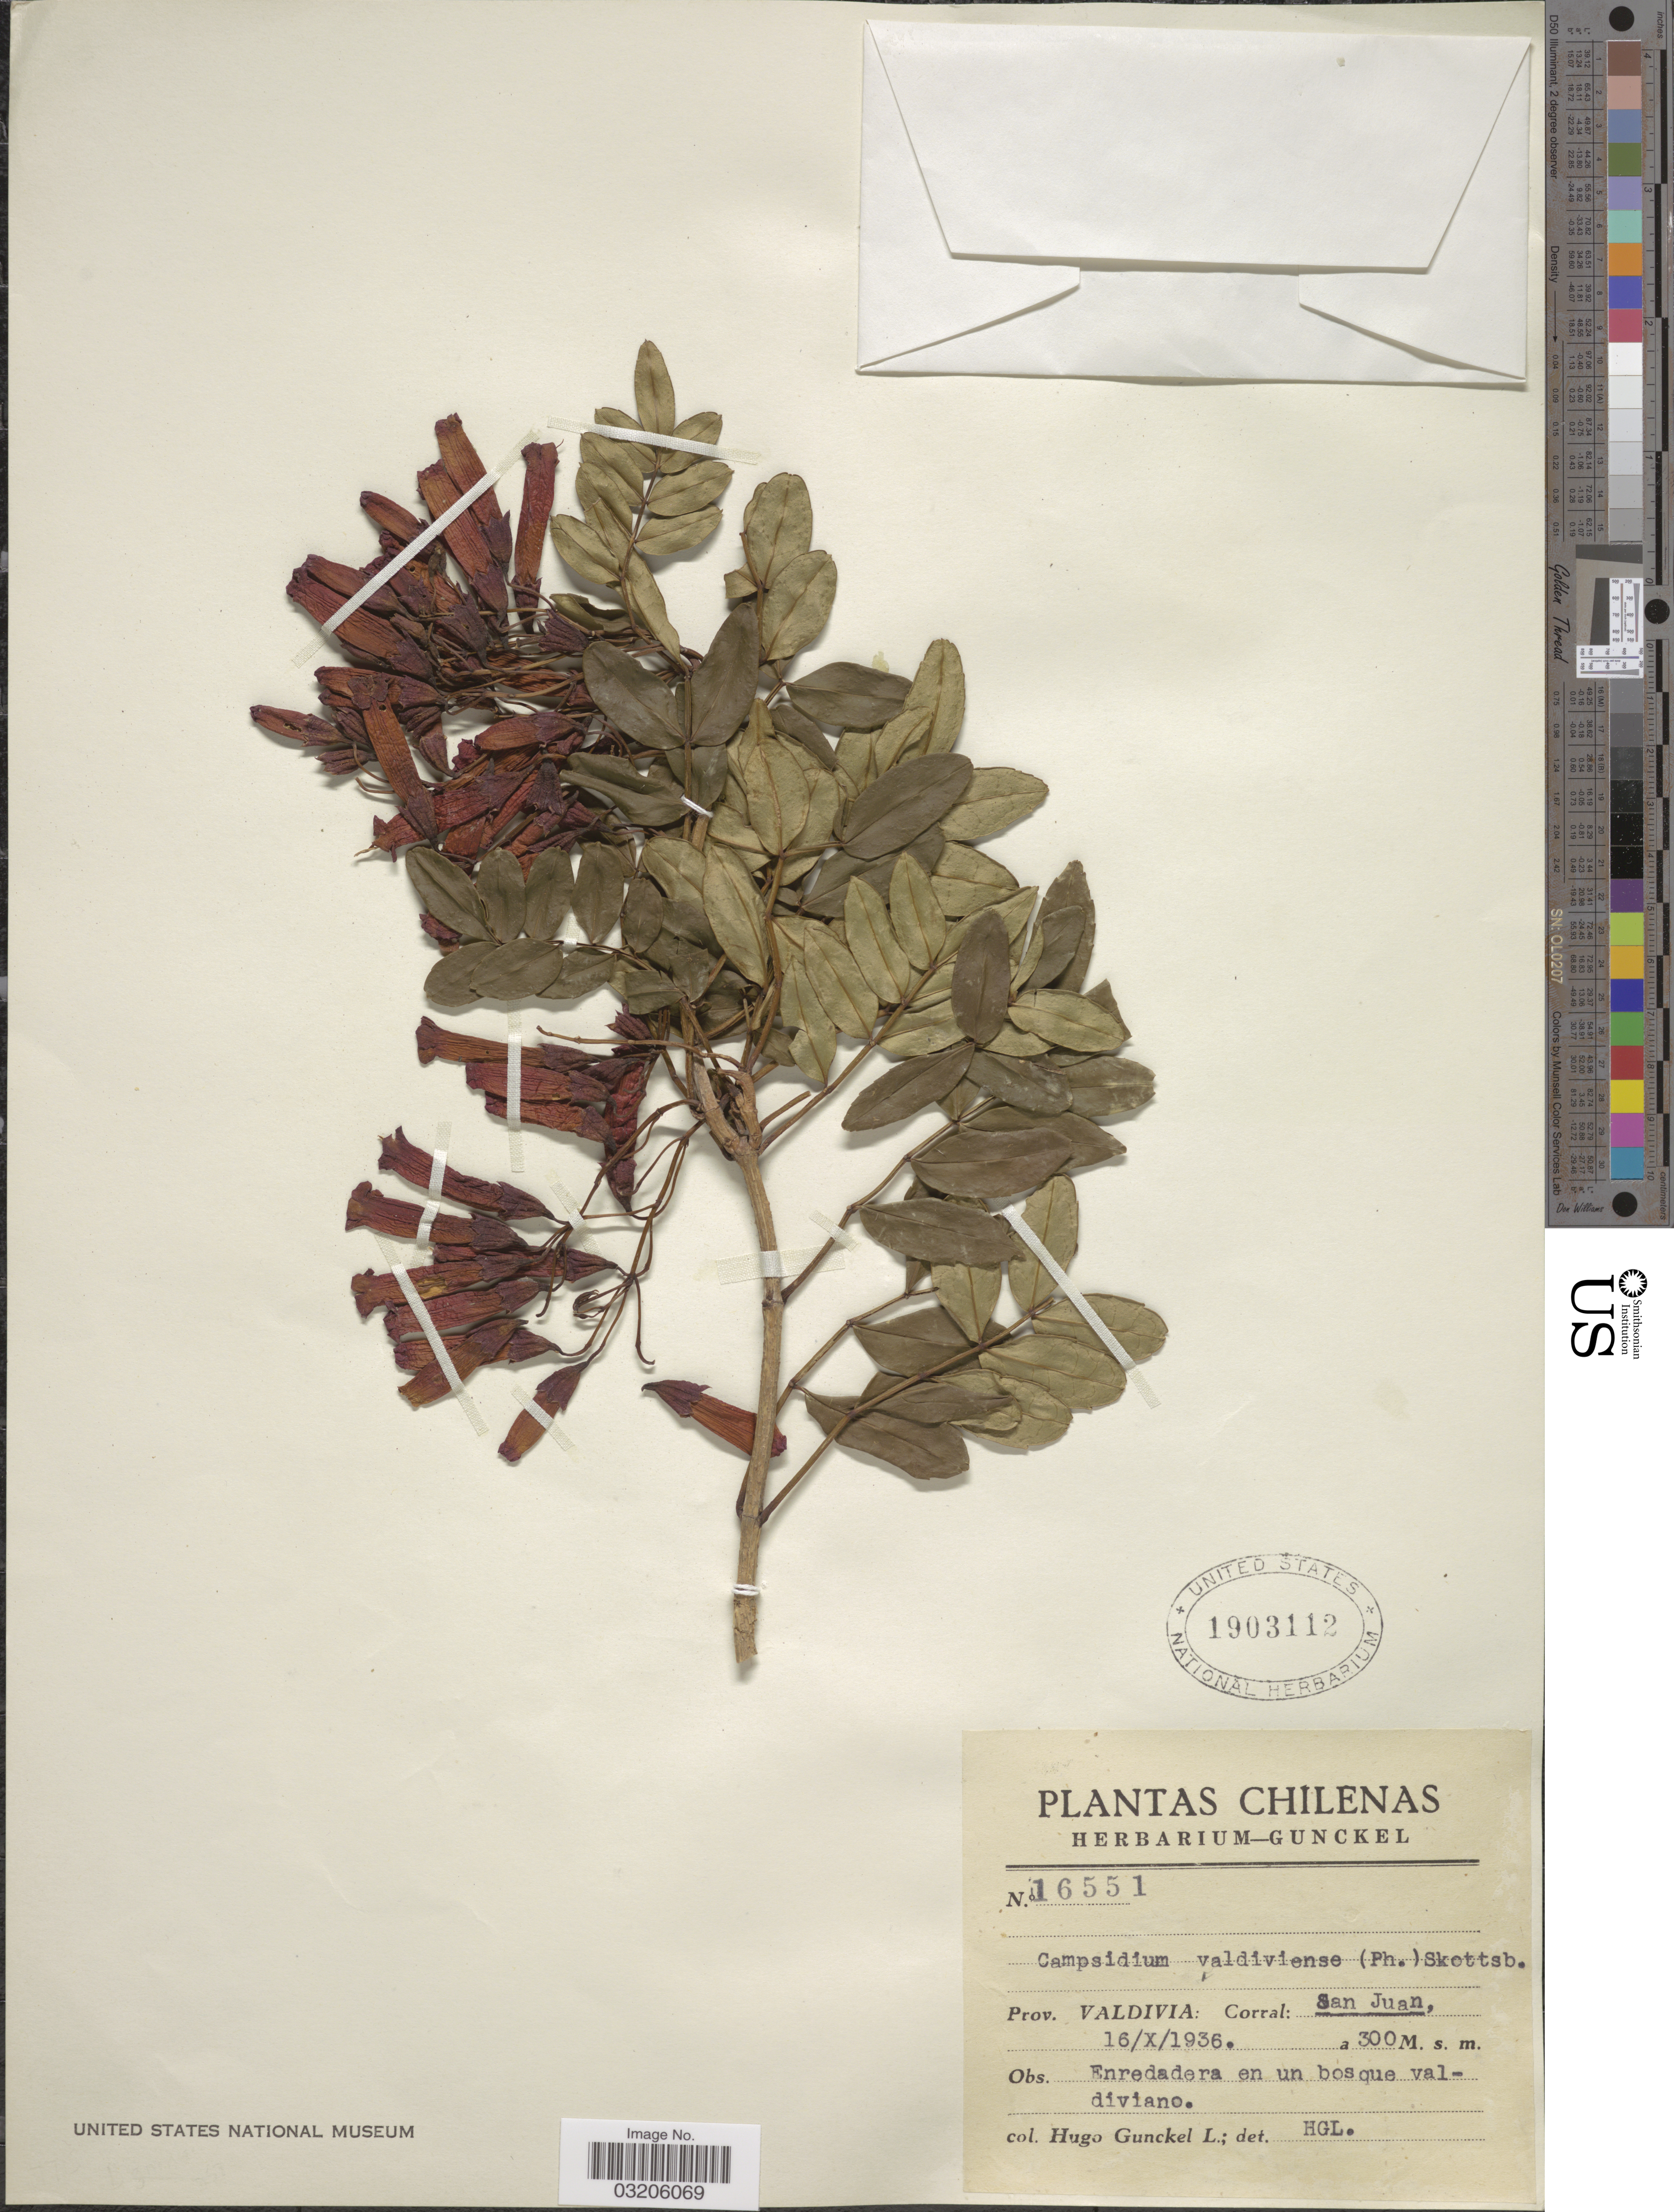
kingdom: Plantae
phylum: Tracheophyta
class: Magnoliopsida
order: Lamiales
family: Bignoniaceae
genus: Campsidium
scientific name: Campsidium valdivianum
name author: (Phil.) W. Bull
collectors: H. Gunckel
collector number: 16551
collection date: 1936-10-16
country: Chile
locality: Prov. Valdivia: Corral: San Juan.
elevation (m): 300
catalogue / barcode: US 1903112